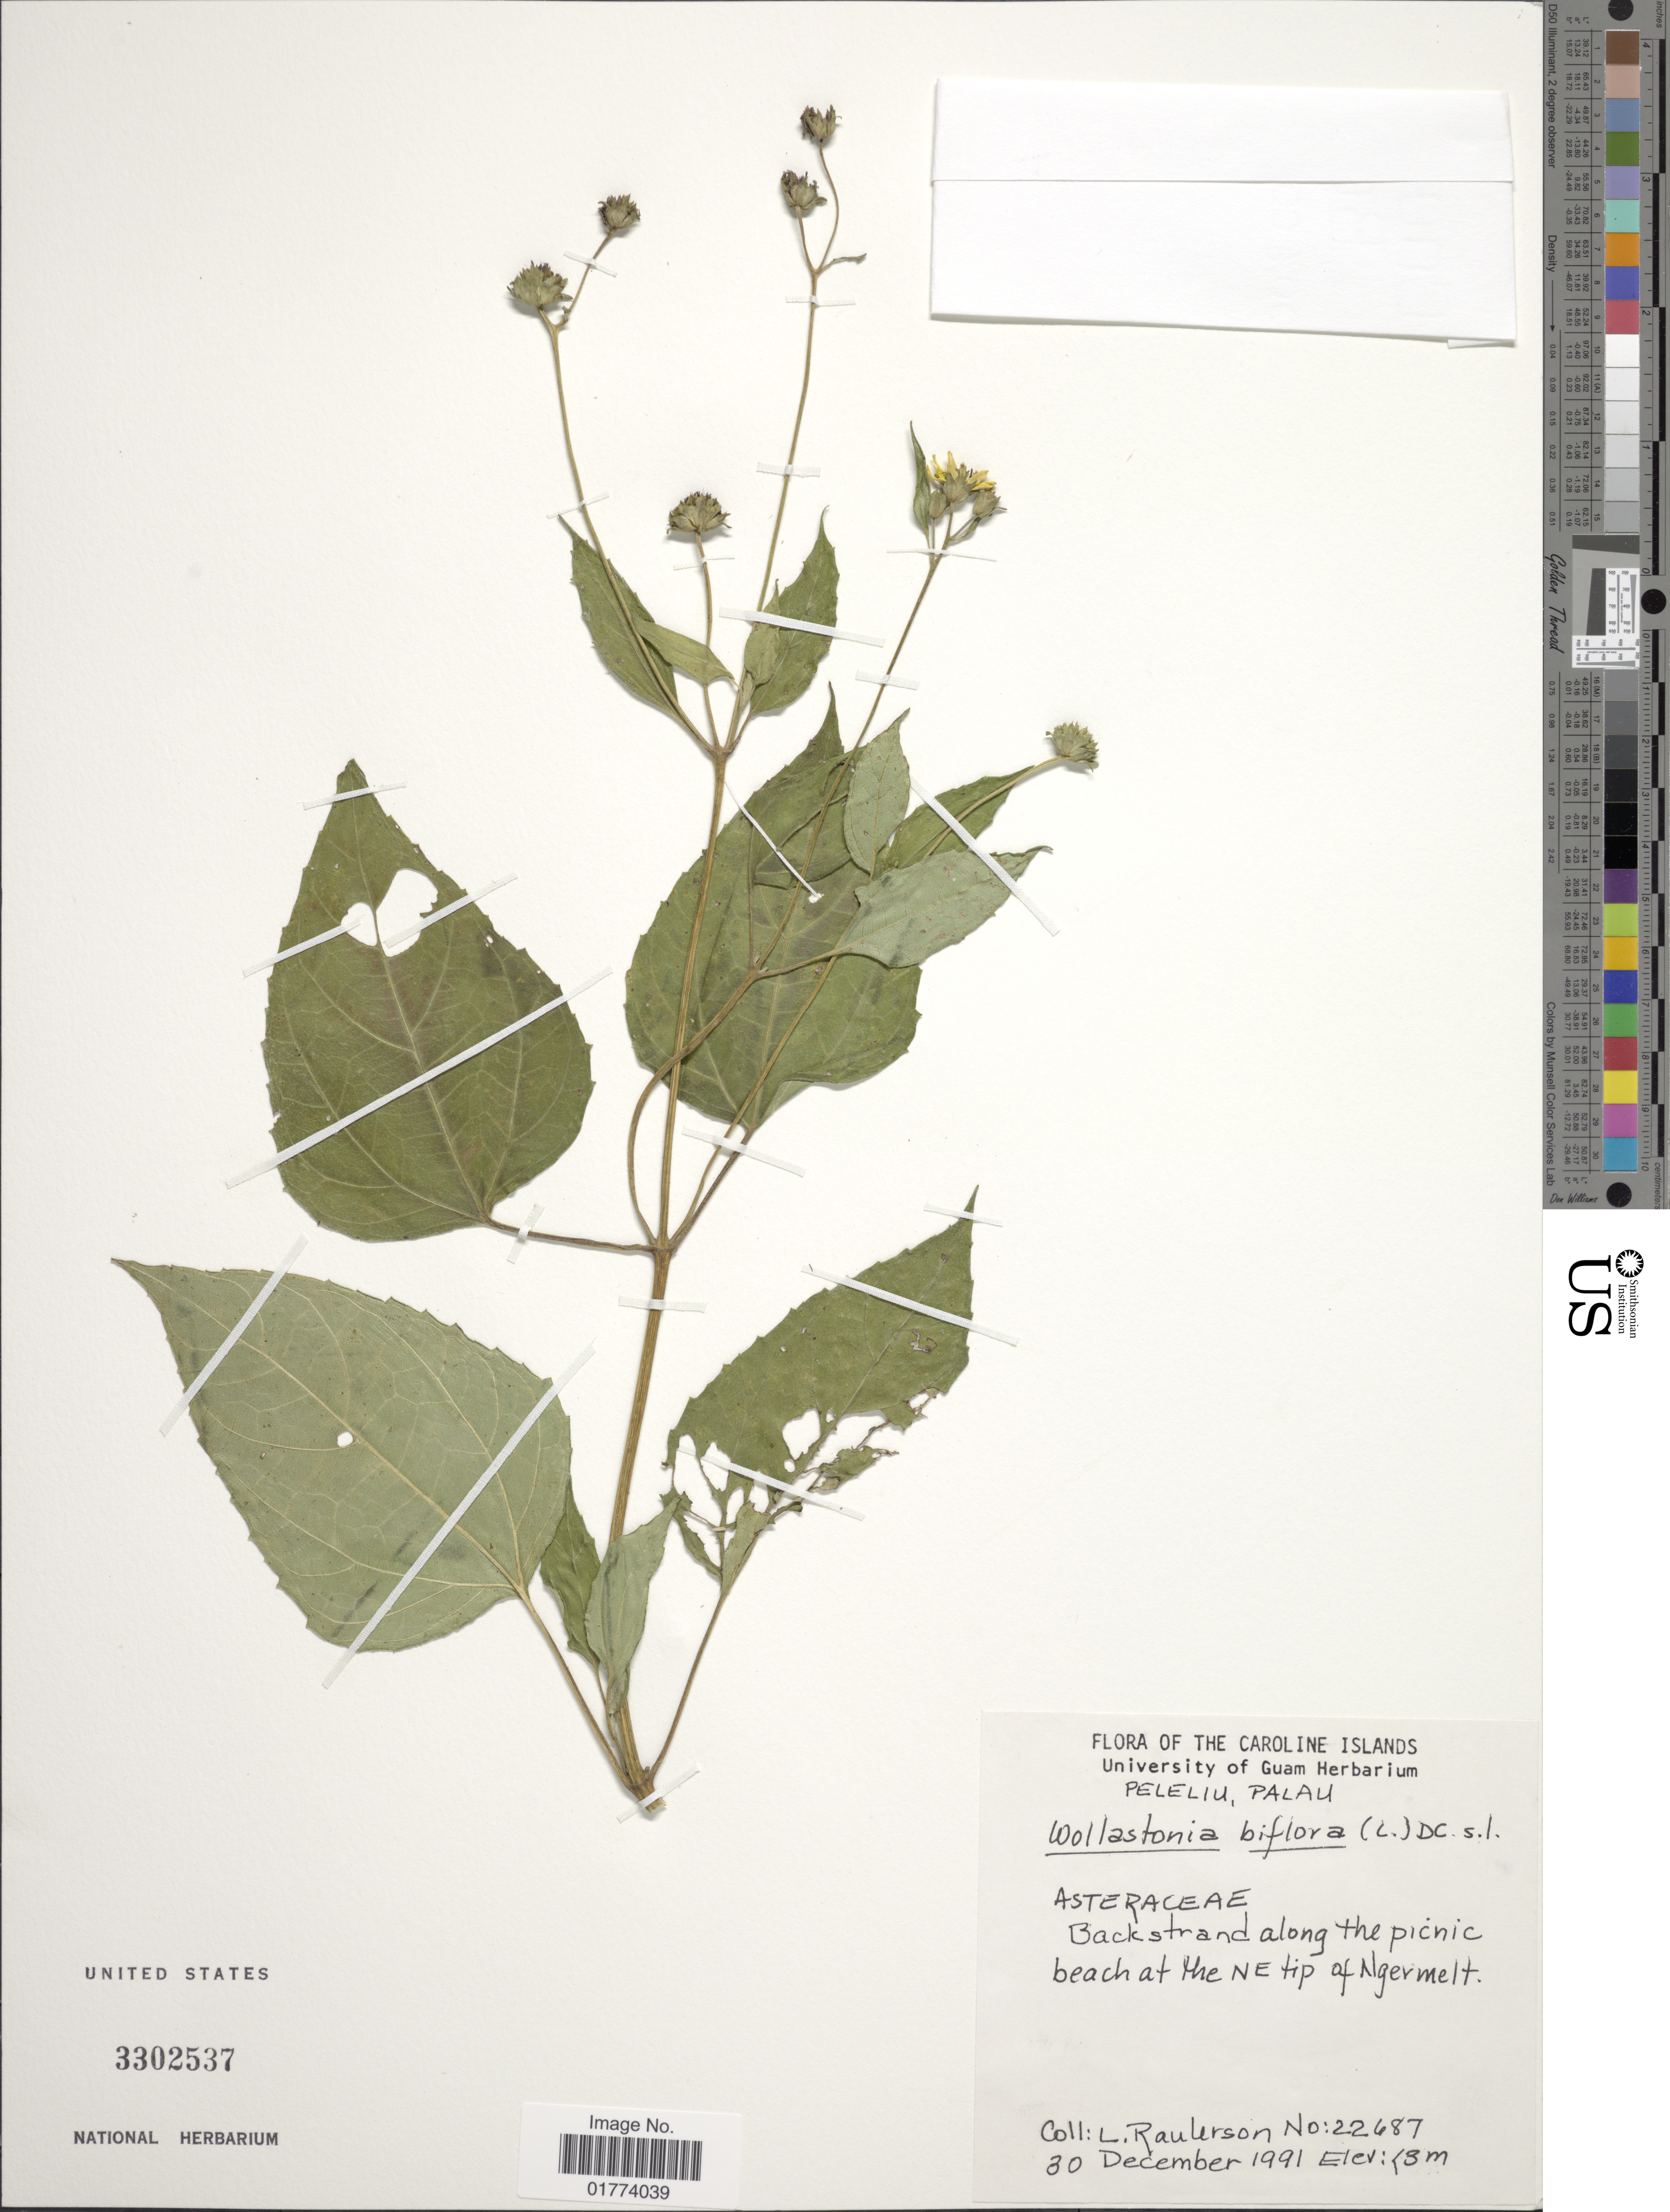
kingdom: Plantae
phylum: Tracheophyta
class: Magnoliopsida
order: Asterales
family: Asteraceae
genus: Wollastonia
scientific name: Wollastonia biflora var. biflora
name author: (L.) DC.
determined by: Wagner, W. L., (BOT), Smithsonian Institution - National Museum of Natural History (UNITED STATES)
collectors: L. Raulerson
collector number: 22687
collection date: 1991-12-30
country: Palau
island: Beliliou [Peleliu]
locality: Peleliu, Palau, along the picnic beach at the NE tip of Ngermelt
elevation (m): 3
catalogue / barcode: US 3302537